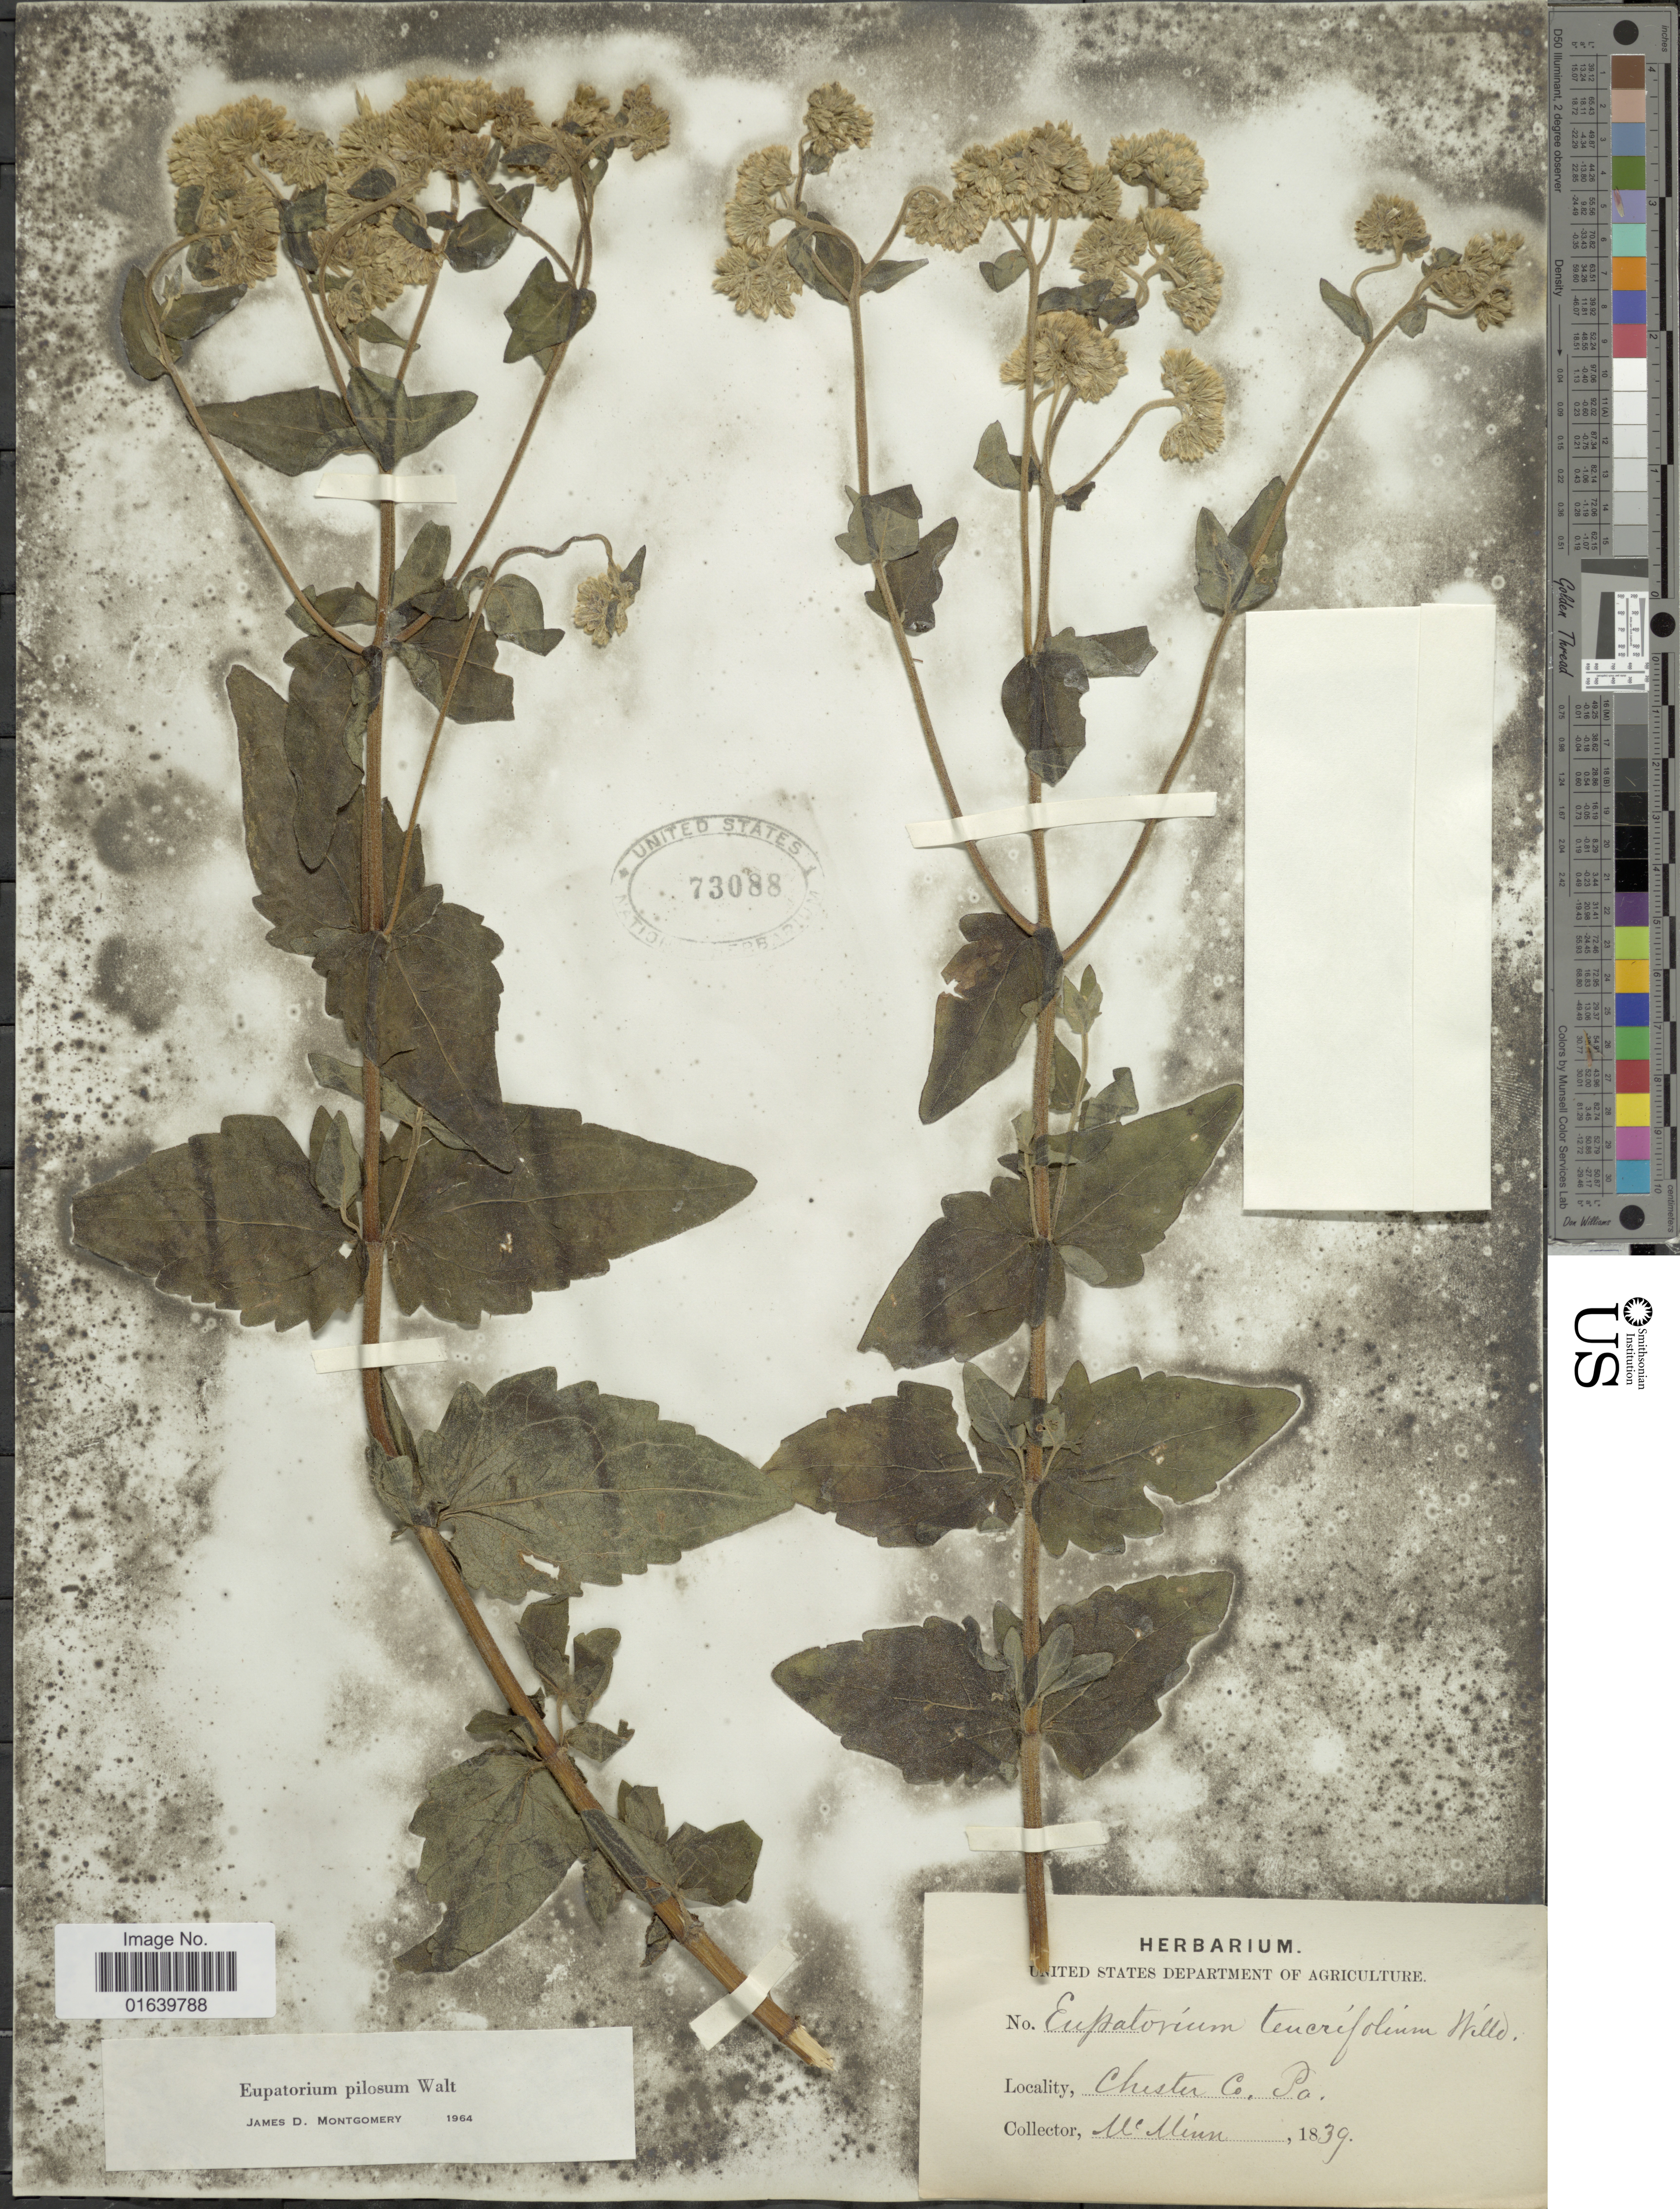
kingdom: Plantae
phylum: Tracheophyta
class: Magnoliopsida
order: Asterales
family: Asteraceae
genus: Eupatorium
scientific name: Eupatorium pilosum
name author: Walter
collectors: McMinn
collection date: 1839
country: United States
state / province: Pennsylvania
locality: Chester Co.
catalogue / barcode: US 73088